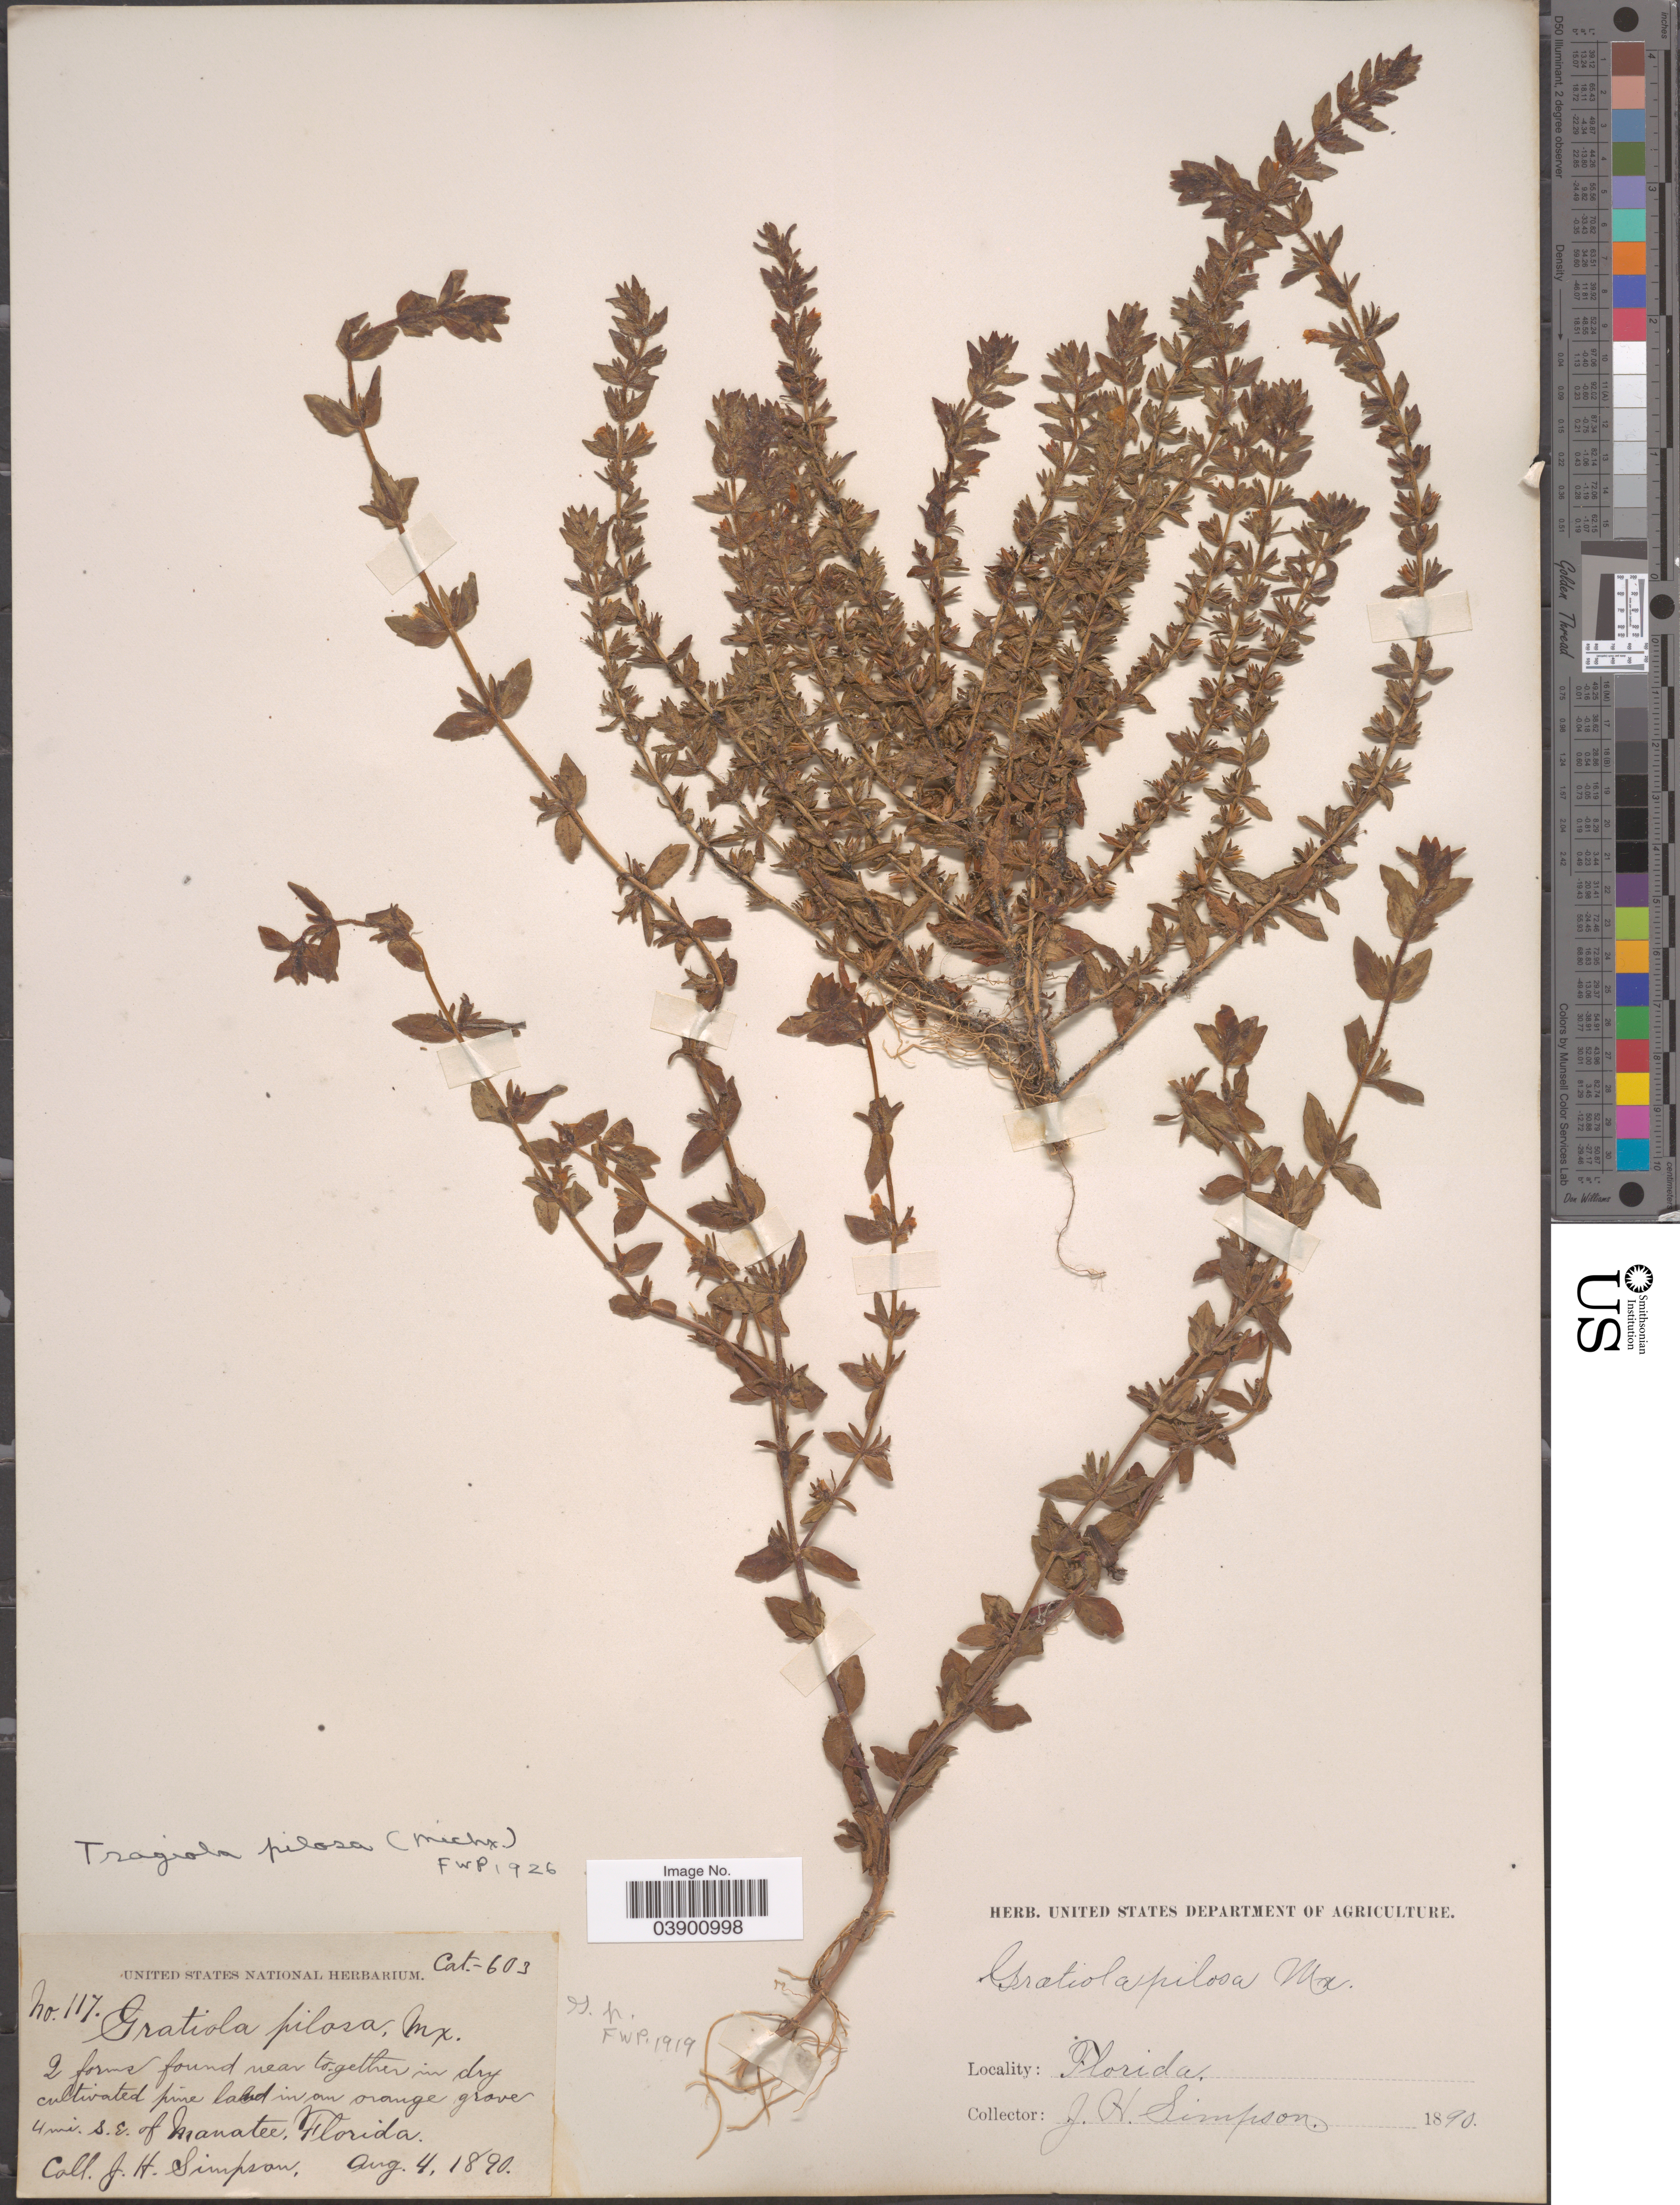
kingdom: Plantae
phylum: Tracheophyta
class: Magnoliopsida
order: Lamiales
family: Plantaginaceae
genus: Gratiola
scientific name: Gratiola pilosa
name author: Michx.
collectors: J. H. Simpson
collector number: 117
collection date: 1890-08-04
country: United States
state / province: Florida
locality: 4 mi. s.e. of Manatee.